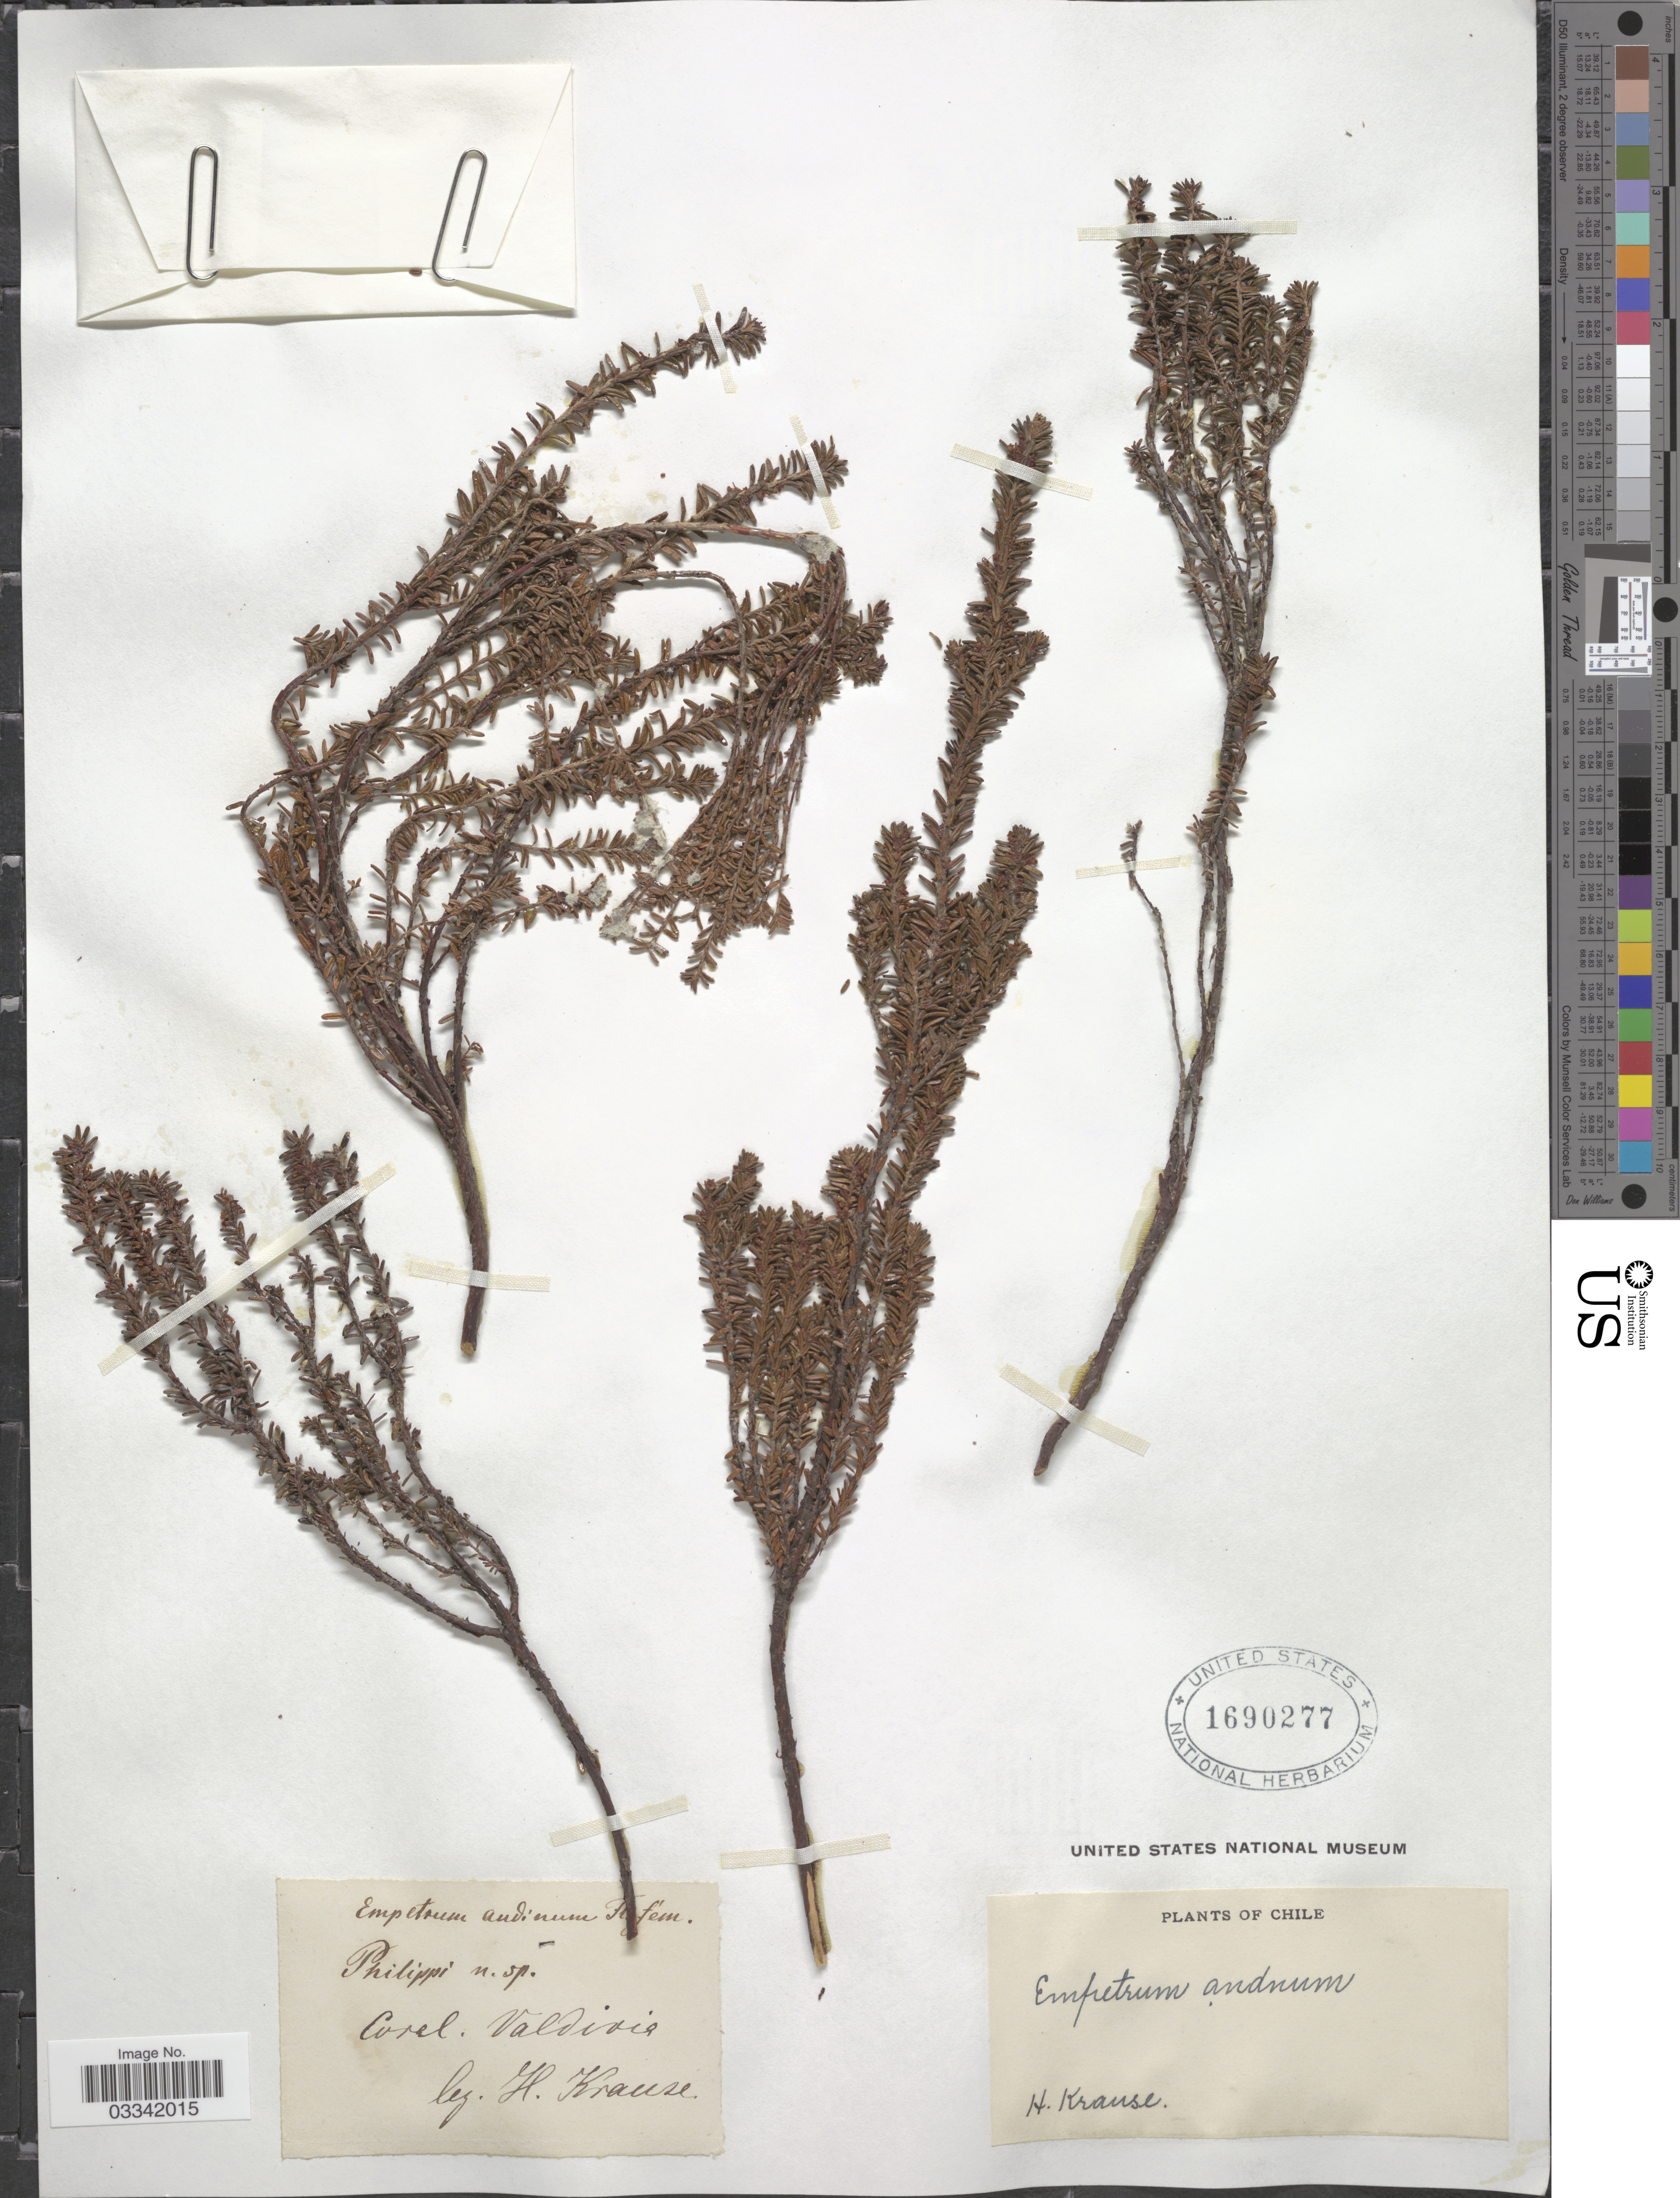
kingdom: Plantae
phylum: Tracheophyta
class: Magnoliopsida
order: Ericales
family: Ericaceae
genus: Empetrum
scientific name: Empetrum rubrum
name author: Vahl ex Willd.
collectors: H. Krause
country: Chile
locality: Coral, Valdivia.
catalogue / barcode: US 1690277